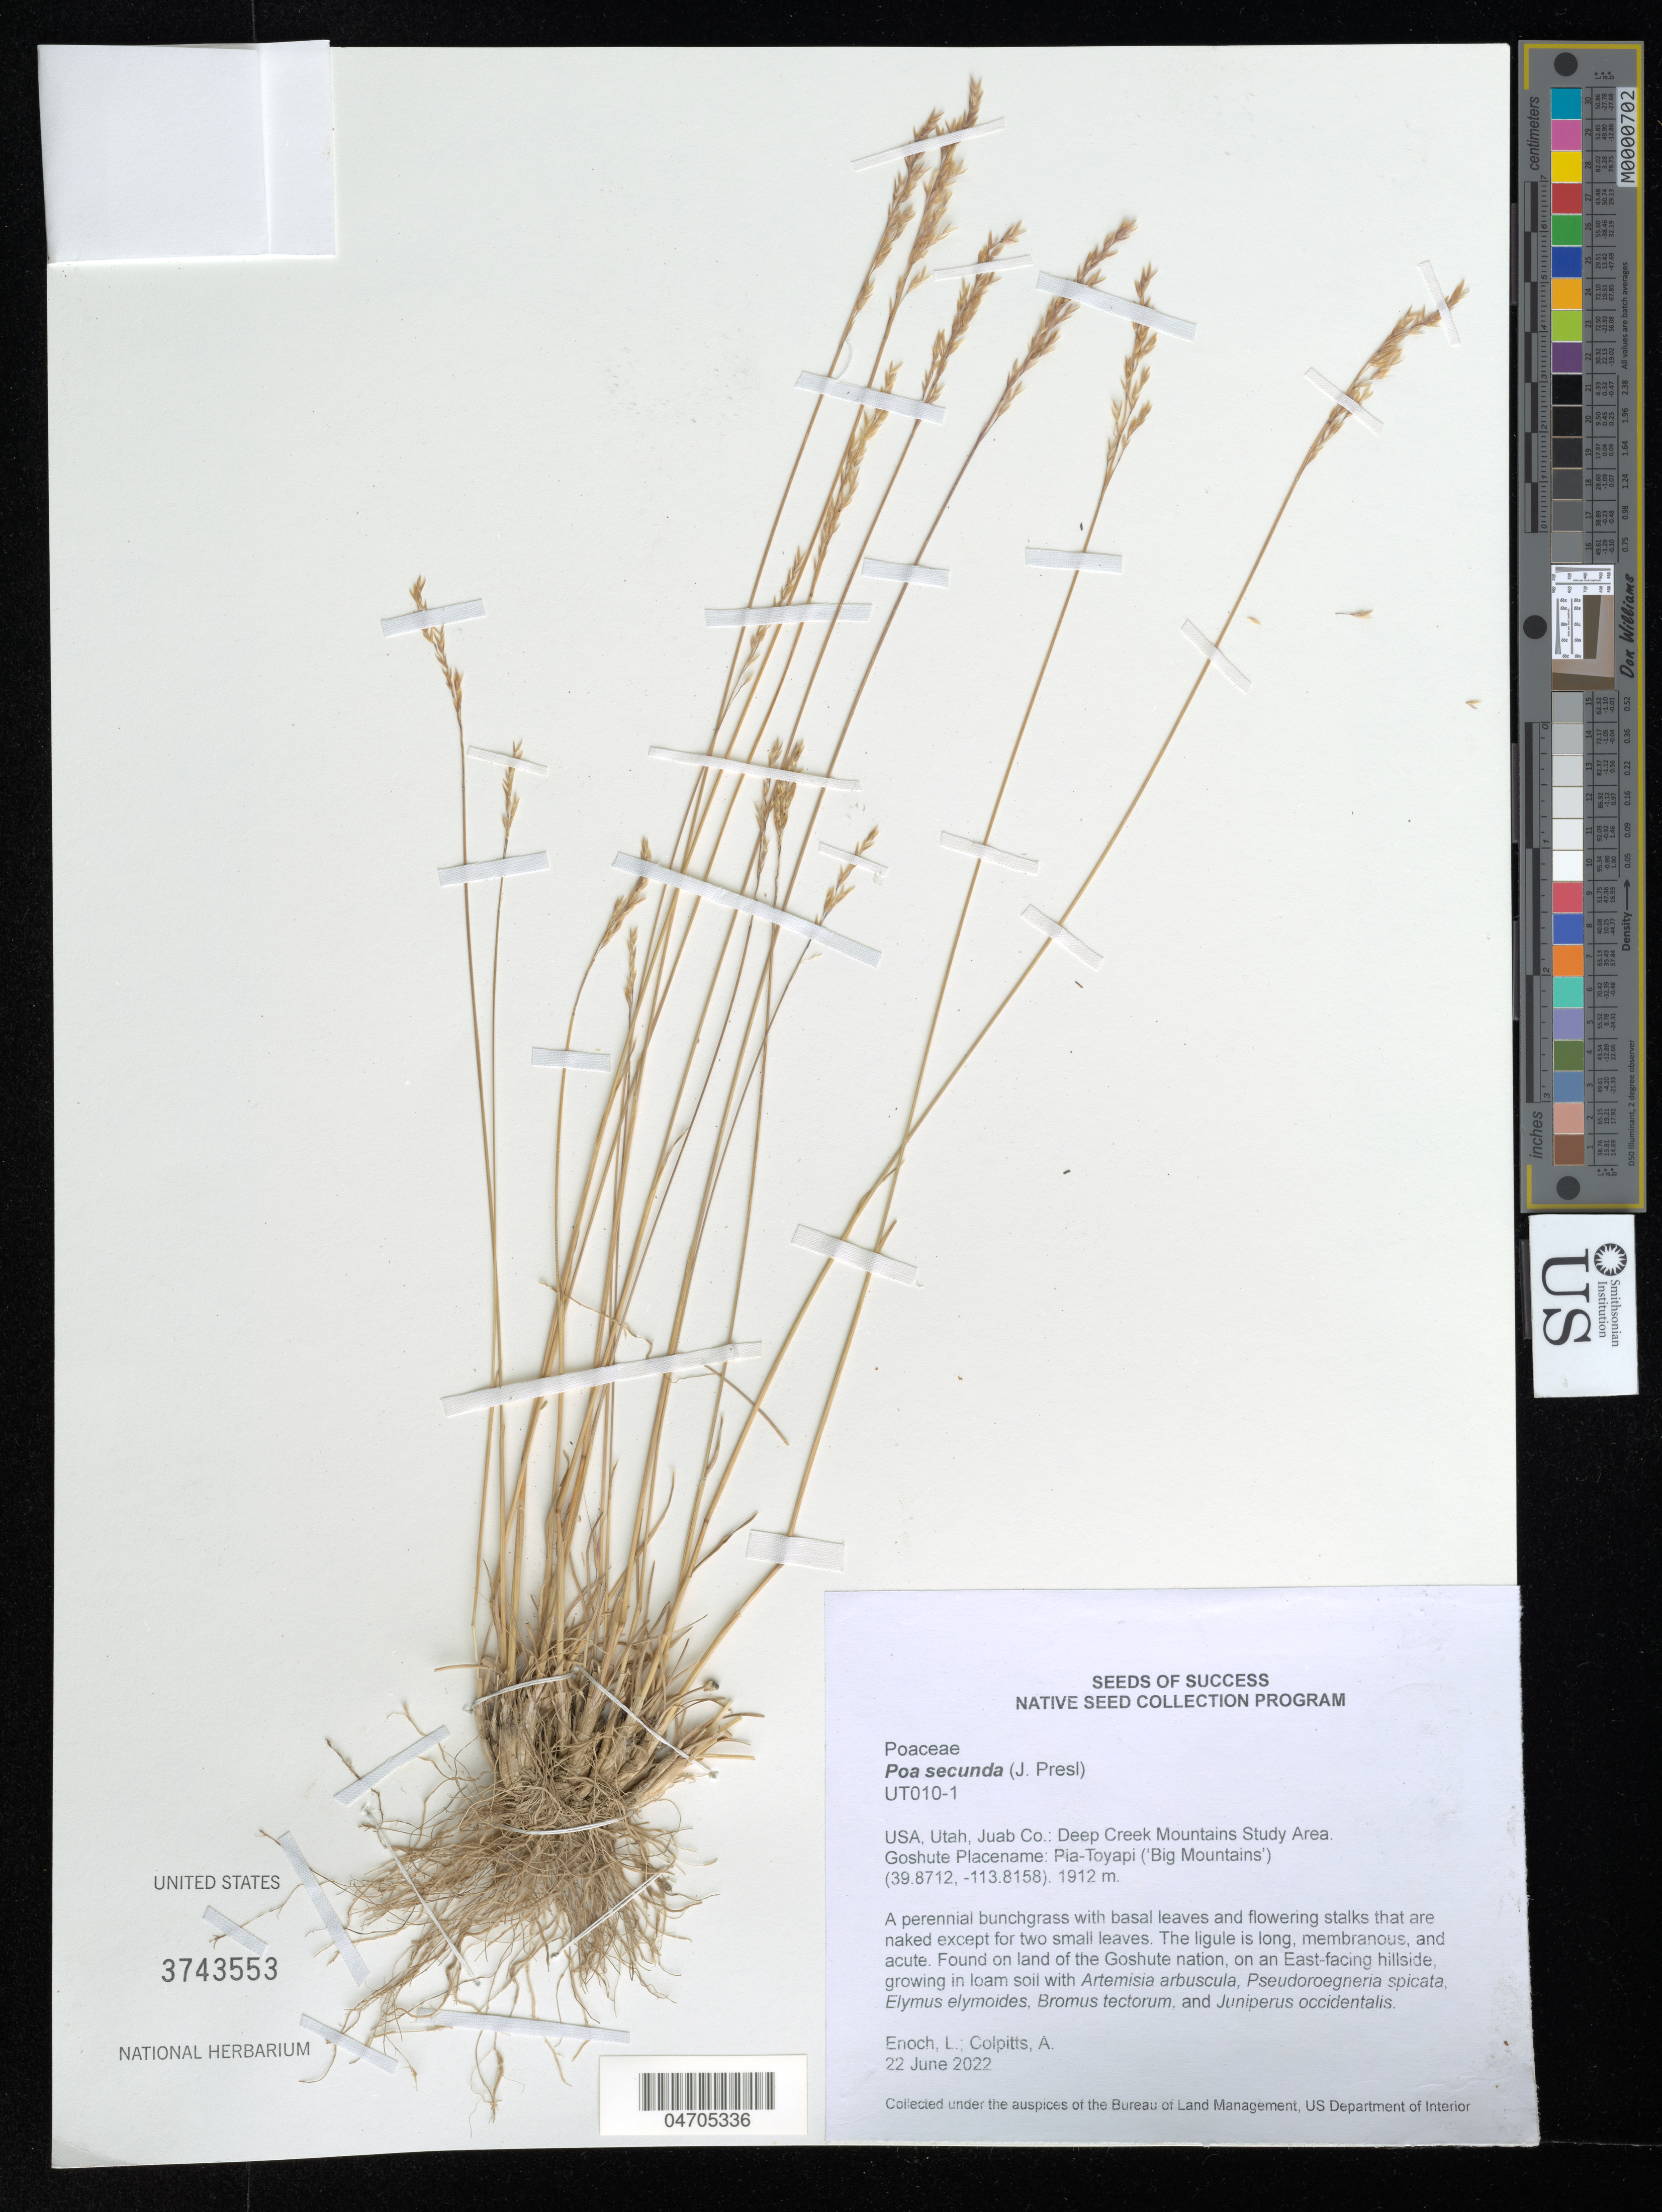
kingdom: Plantae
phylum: Tracheophyta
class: Liliopsida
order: Poales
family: Poaceae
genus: Poa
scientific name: Poa secunda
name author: J. Presl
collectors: L. Enoch & A. Colpitts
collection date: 2022-06-22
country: United States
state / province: Utah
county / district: Juab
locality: Juab Co.: Deep Creek Mountains Study Area. Goshute Placename: Pia-Toyapi ('Big Mountains').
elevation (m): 1912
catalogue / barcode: US 3743553